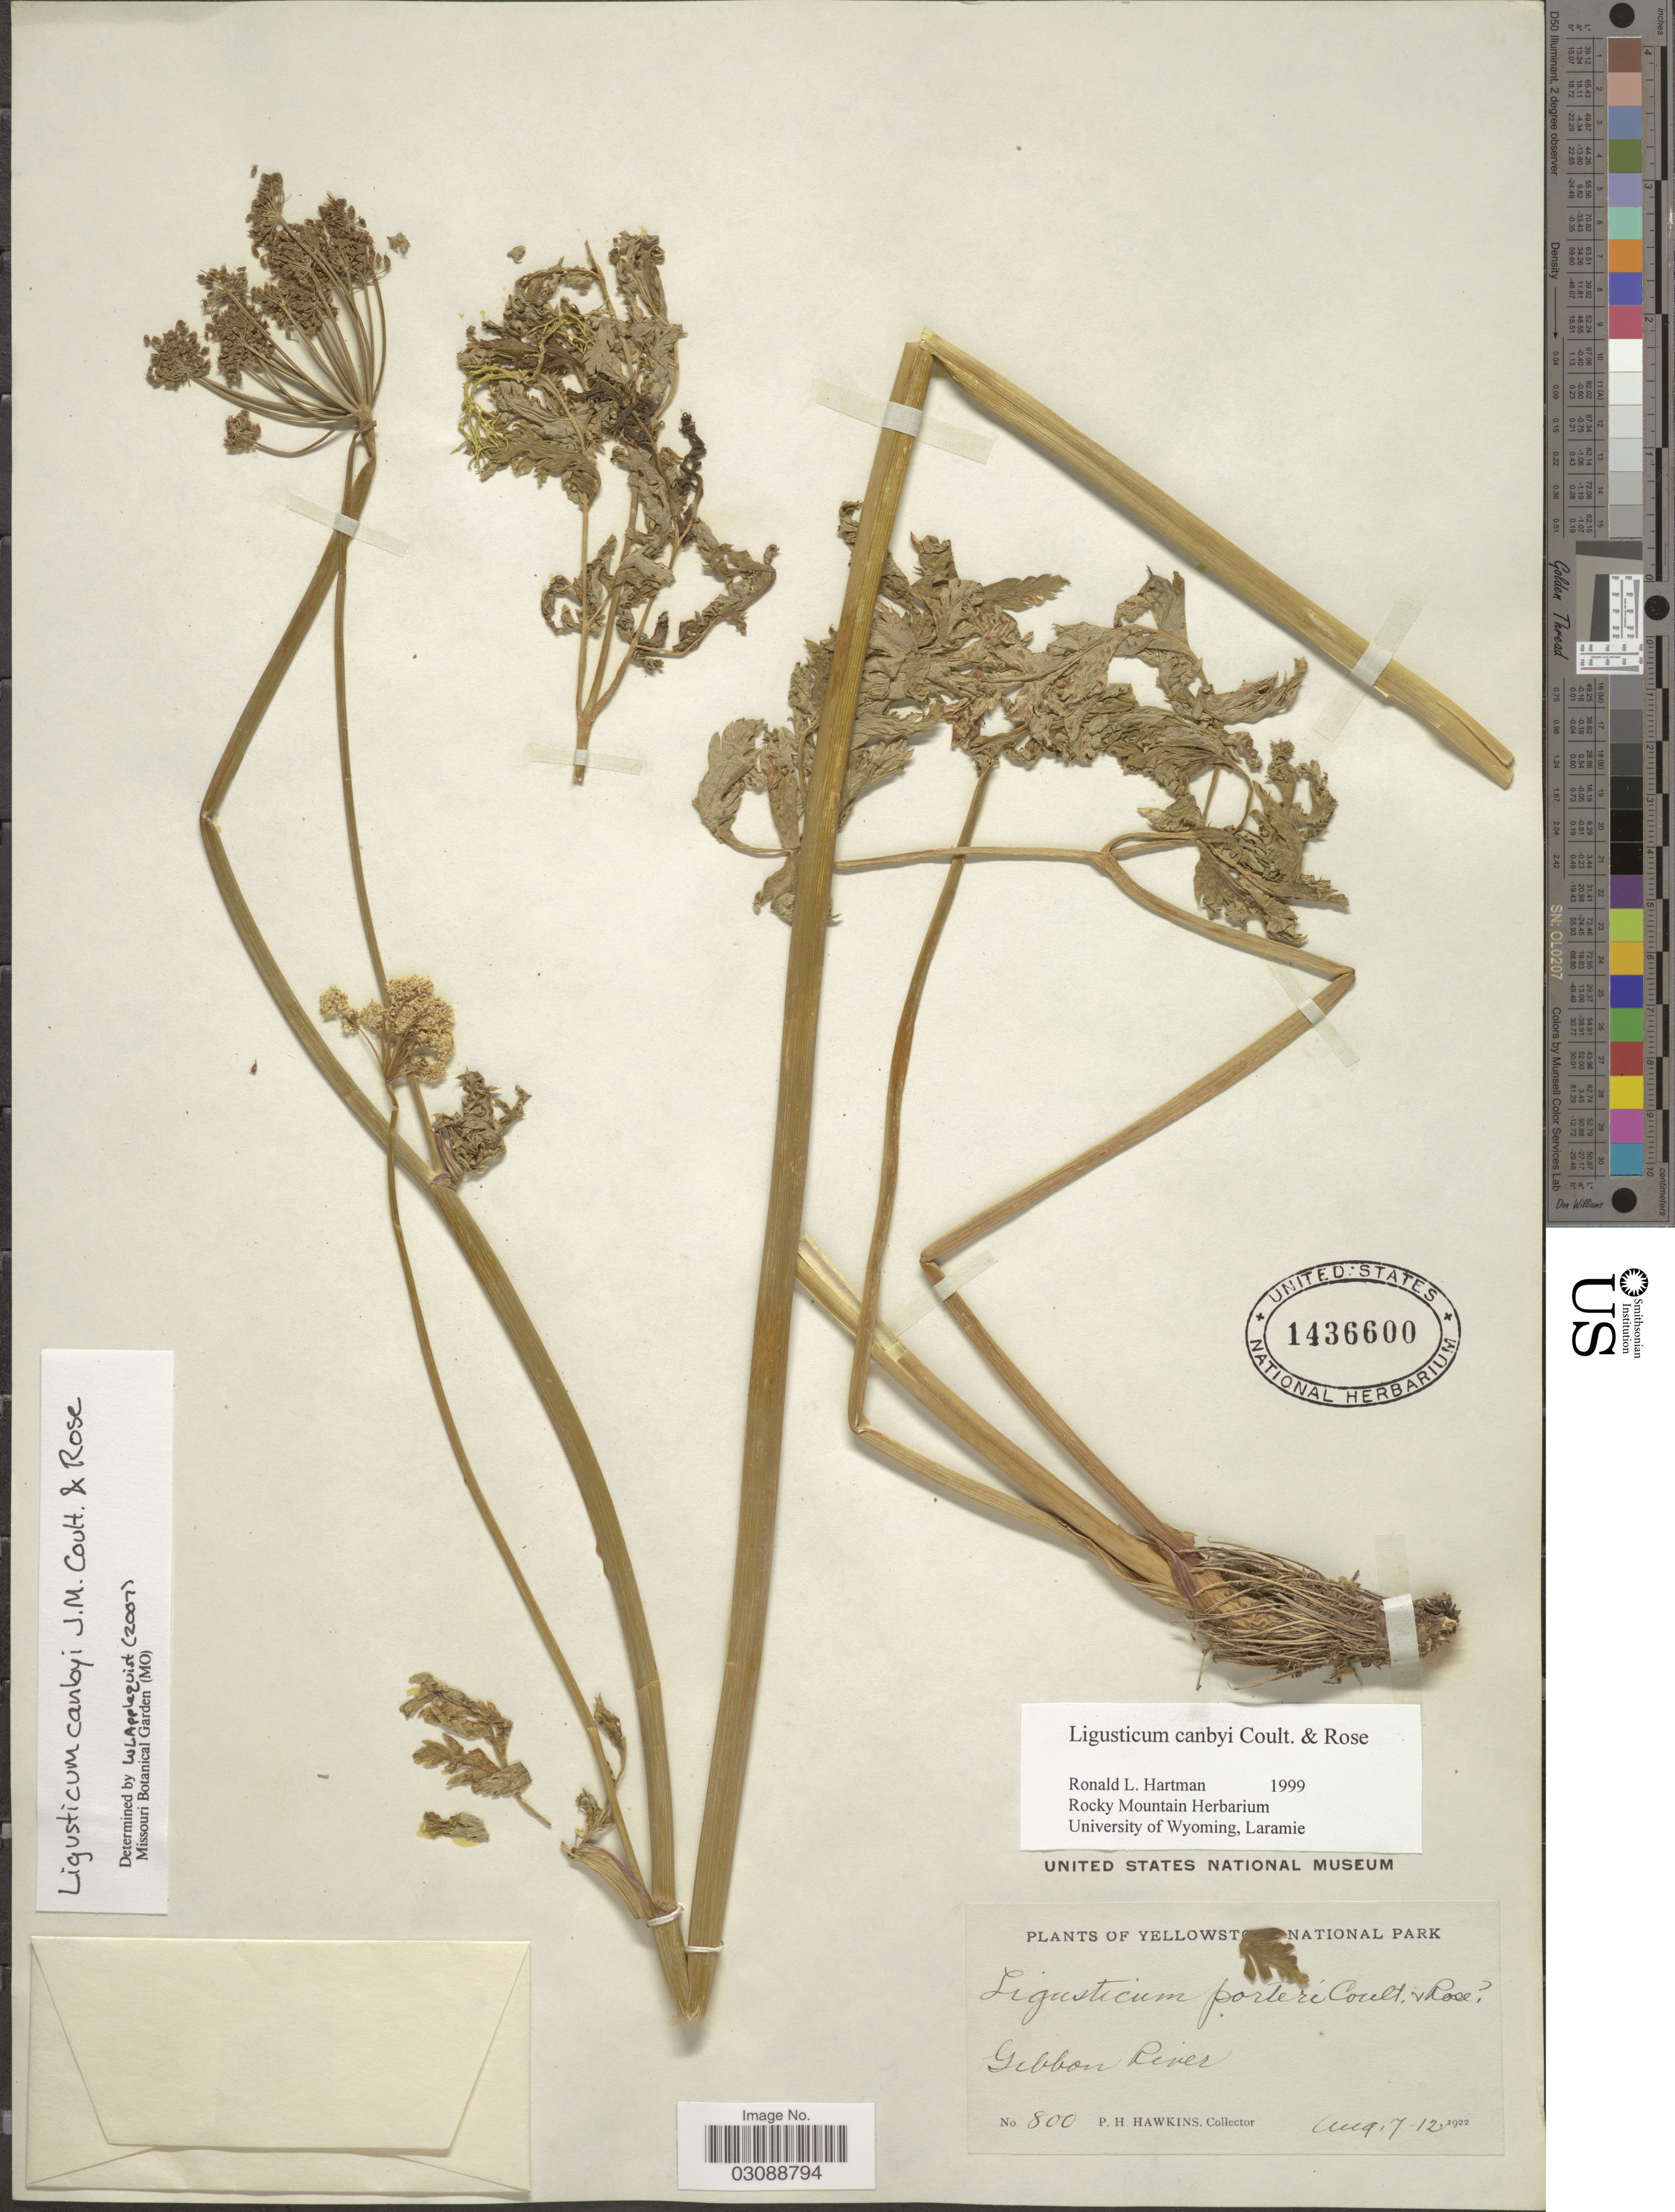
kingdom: Plantae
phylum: Tracheophyta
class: Magnoliopsida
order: Apiales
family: Apiaceae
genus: Ligusticum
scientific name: Ligusticum canbyi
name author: J.M. Coult. & Rose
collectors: P. Hawkins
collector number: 800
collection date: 1922-08-07/1922-08-12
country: United States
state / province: Wyoming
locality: Yellowstone National Park. Gibbon River.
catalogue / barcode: US 1436600